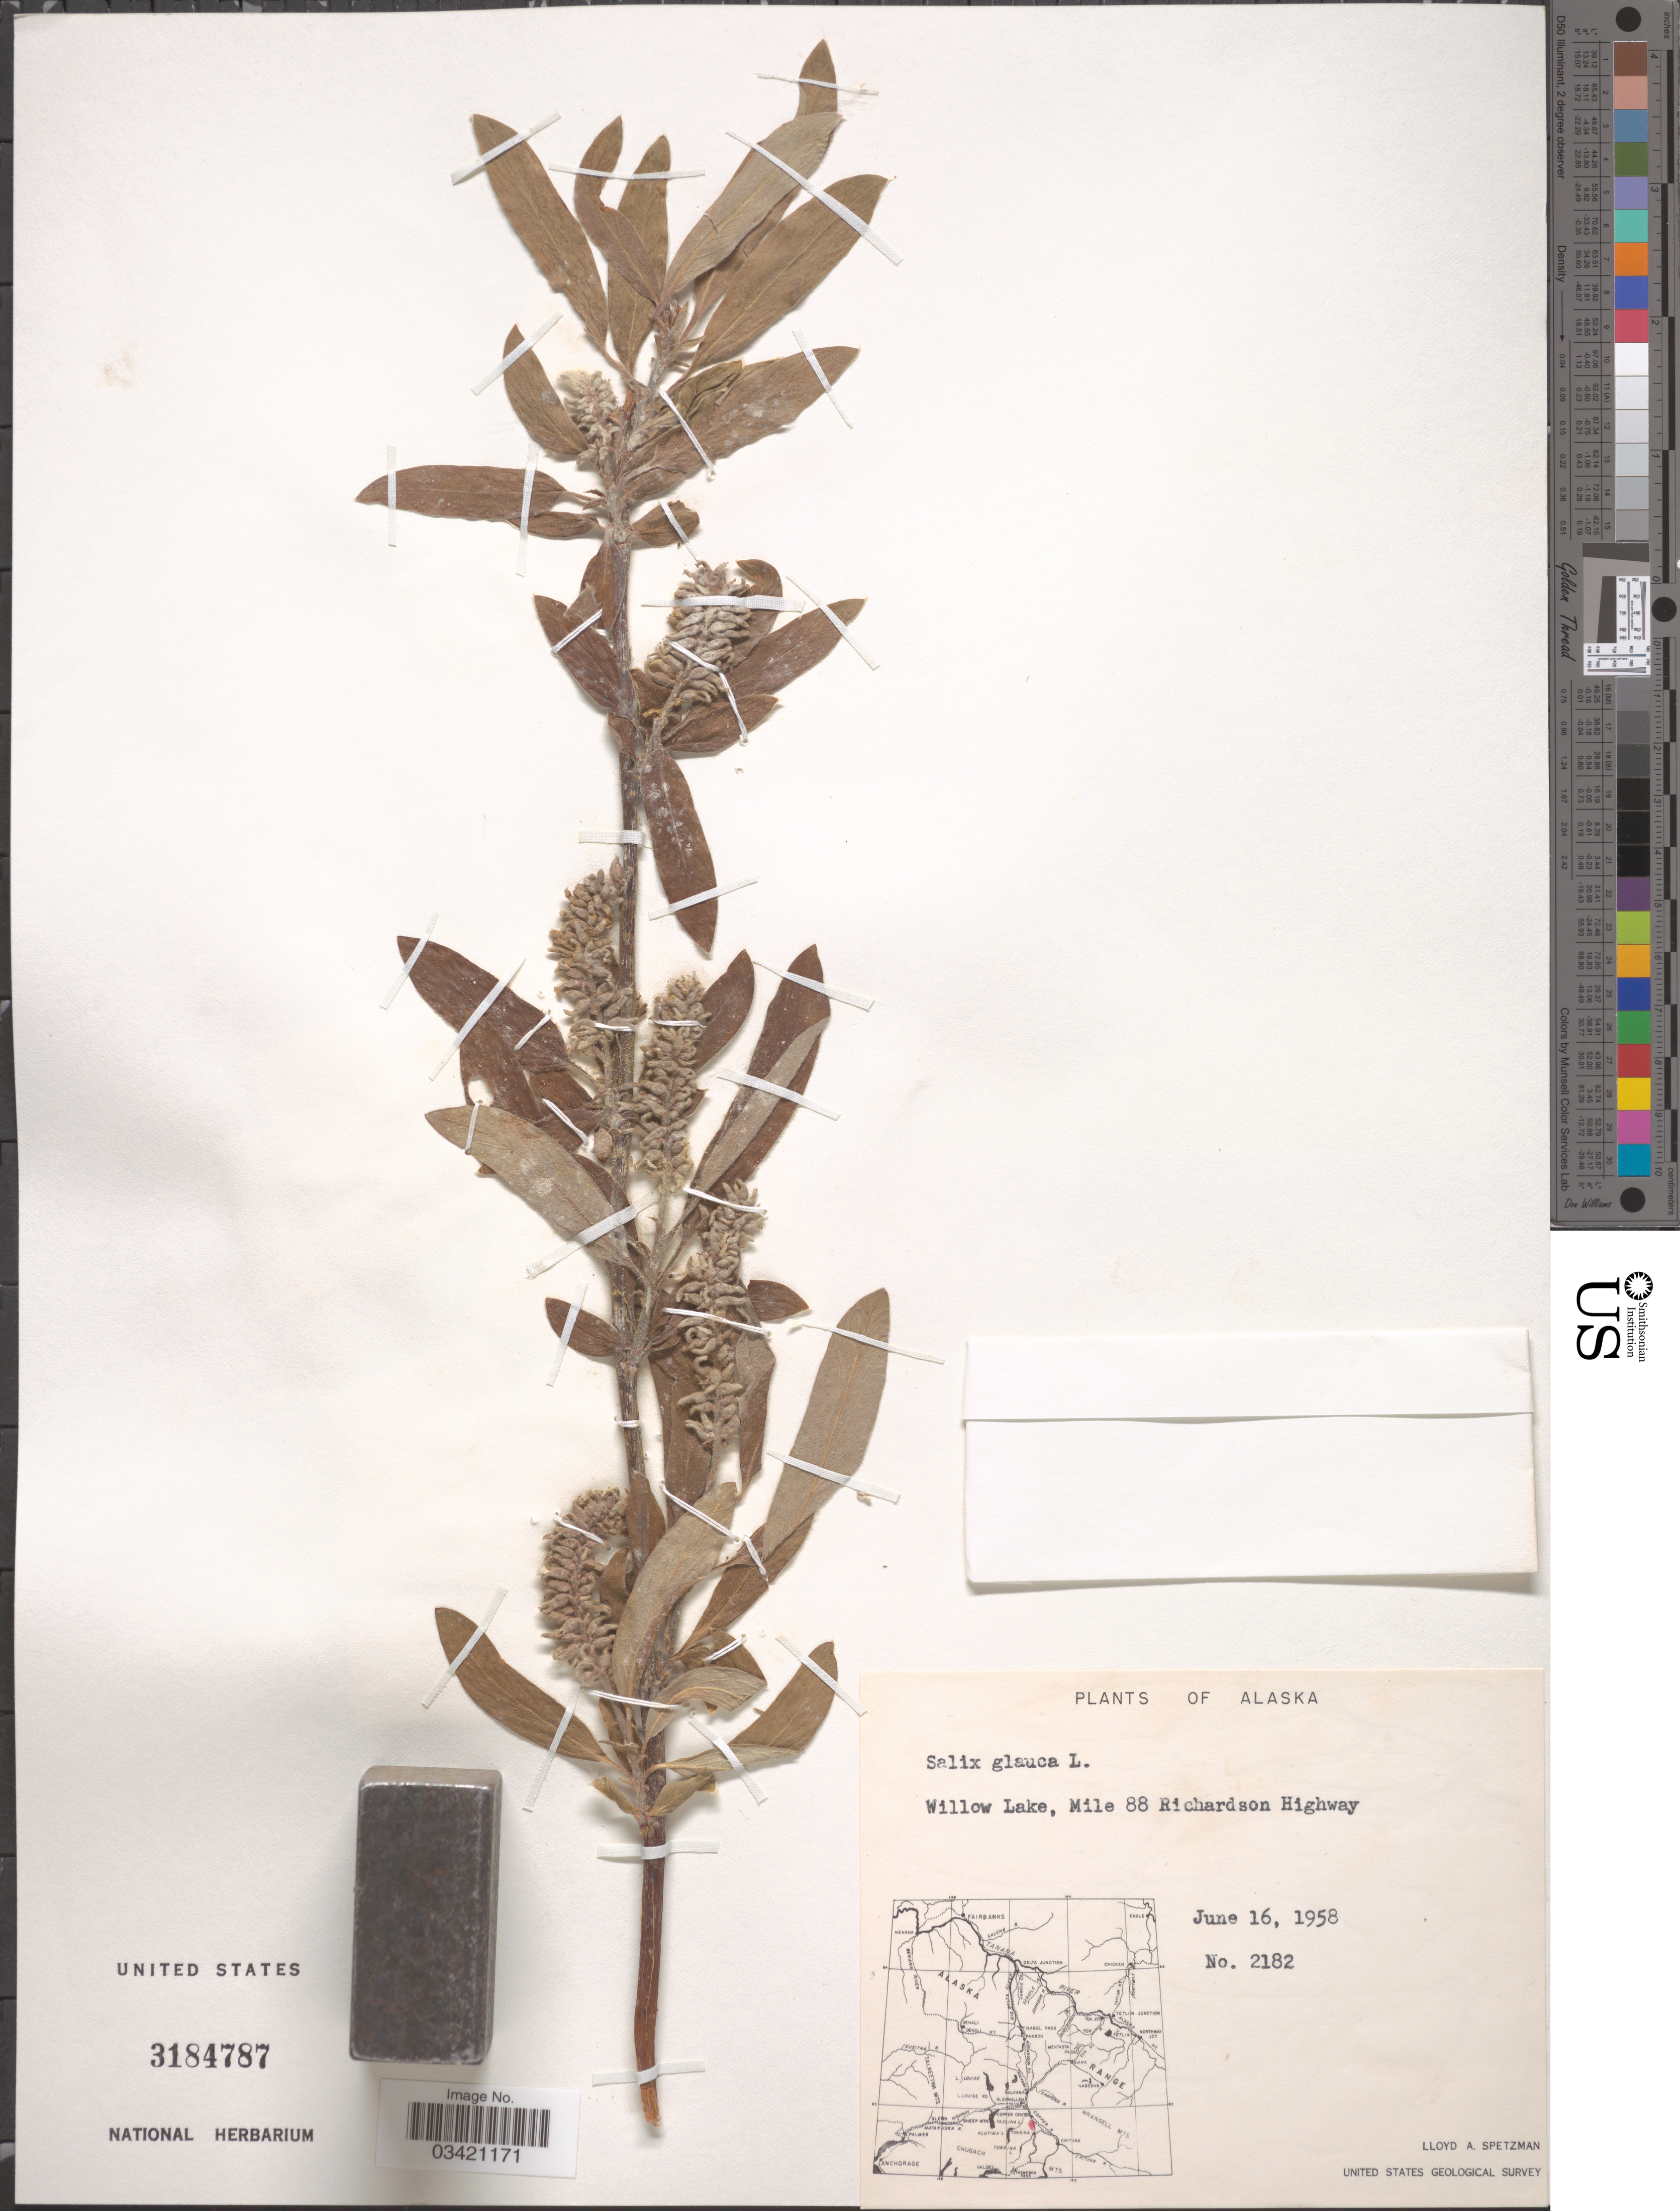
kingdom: Plantae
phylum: Tracheophyta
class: Magnoliopsida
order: Malpighiales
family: Salicaceae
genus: Salix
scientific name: Salix glauca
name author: L.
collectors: L. Spetzman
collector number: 2182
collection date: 1958-06-16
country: United States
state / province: Alaska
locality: Willow Lake, Mile 88 Richardson Highway.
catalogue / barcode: US 3184787